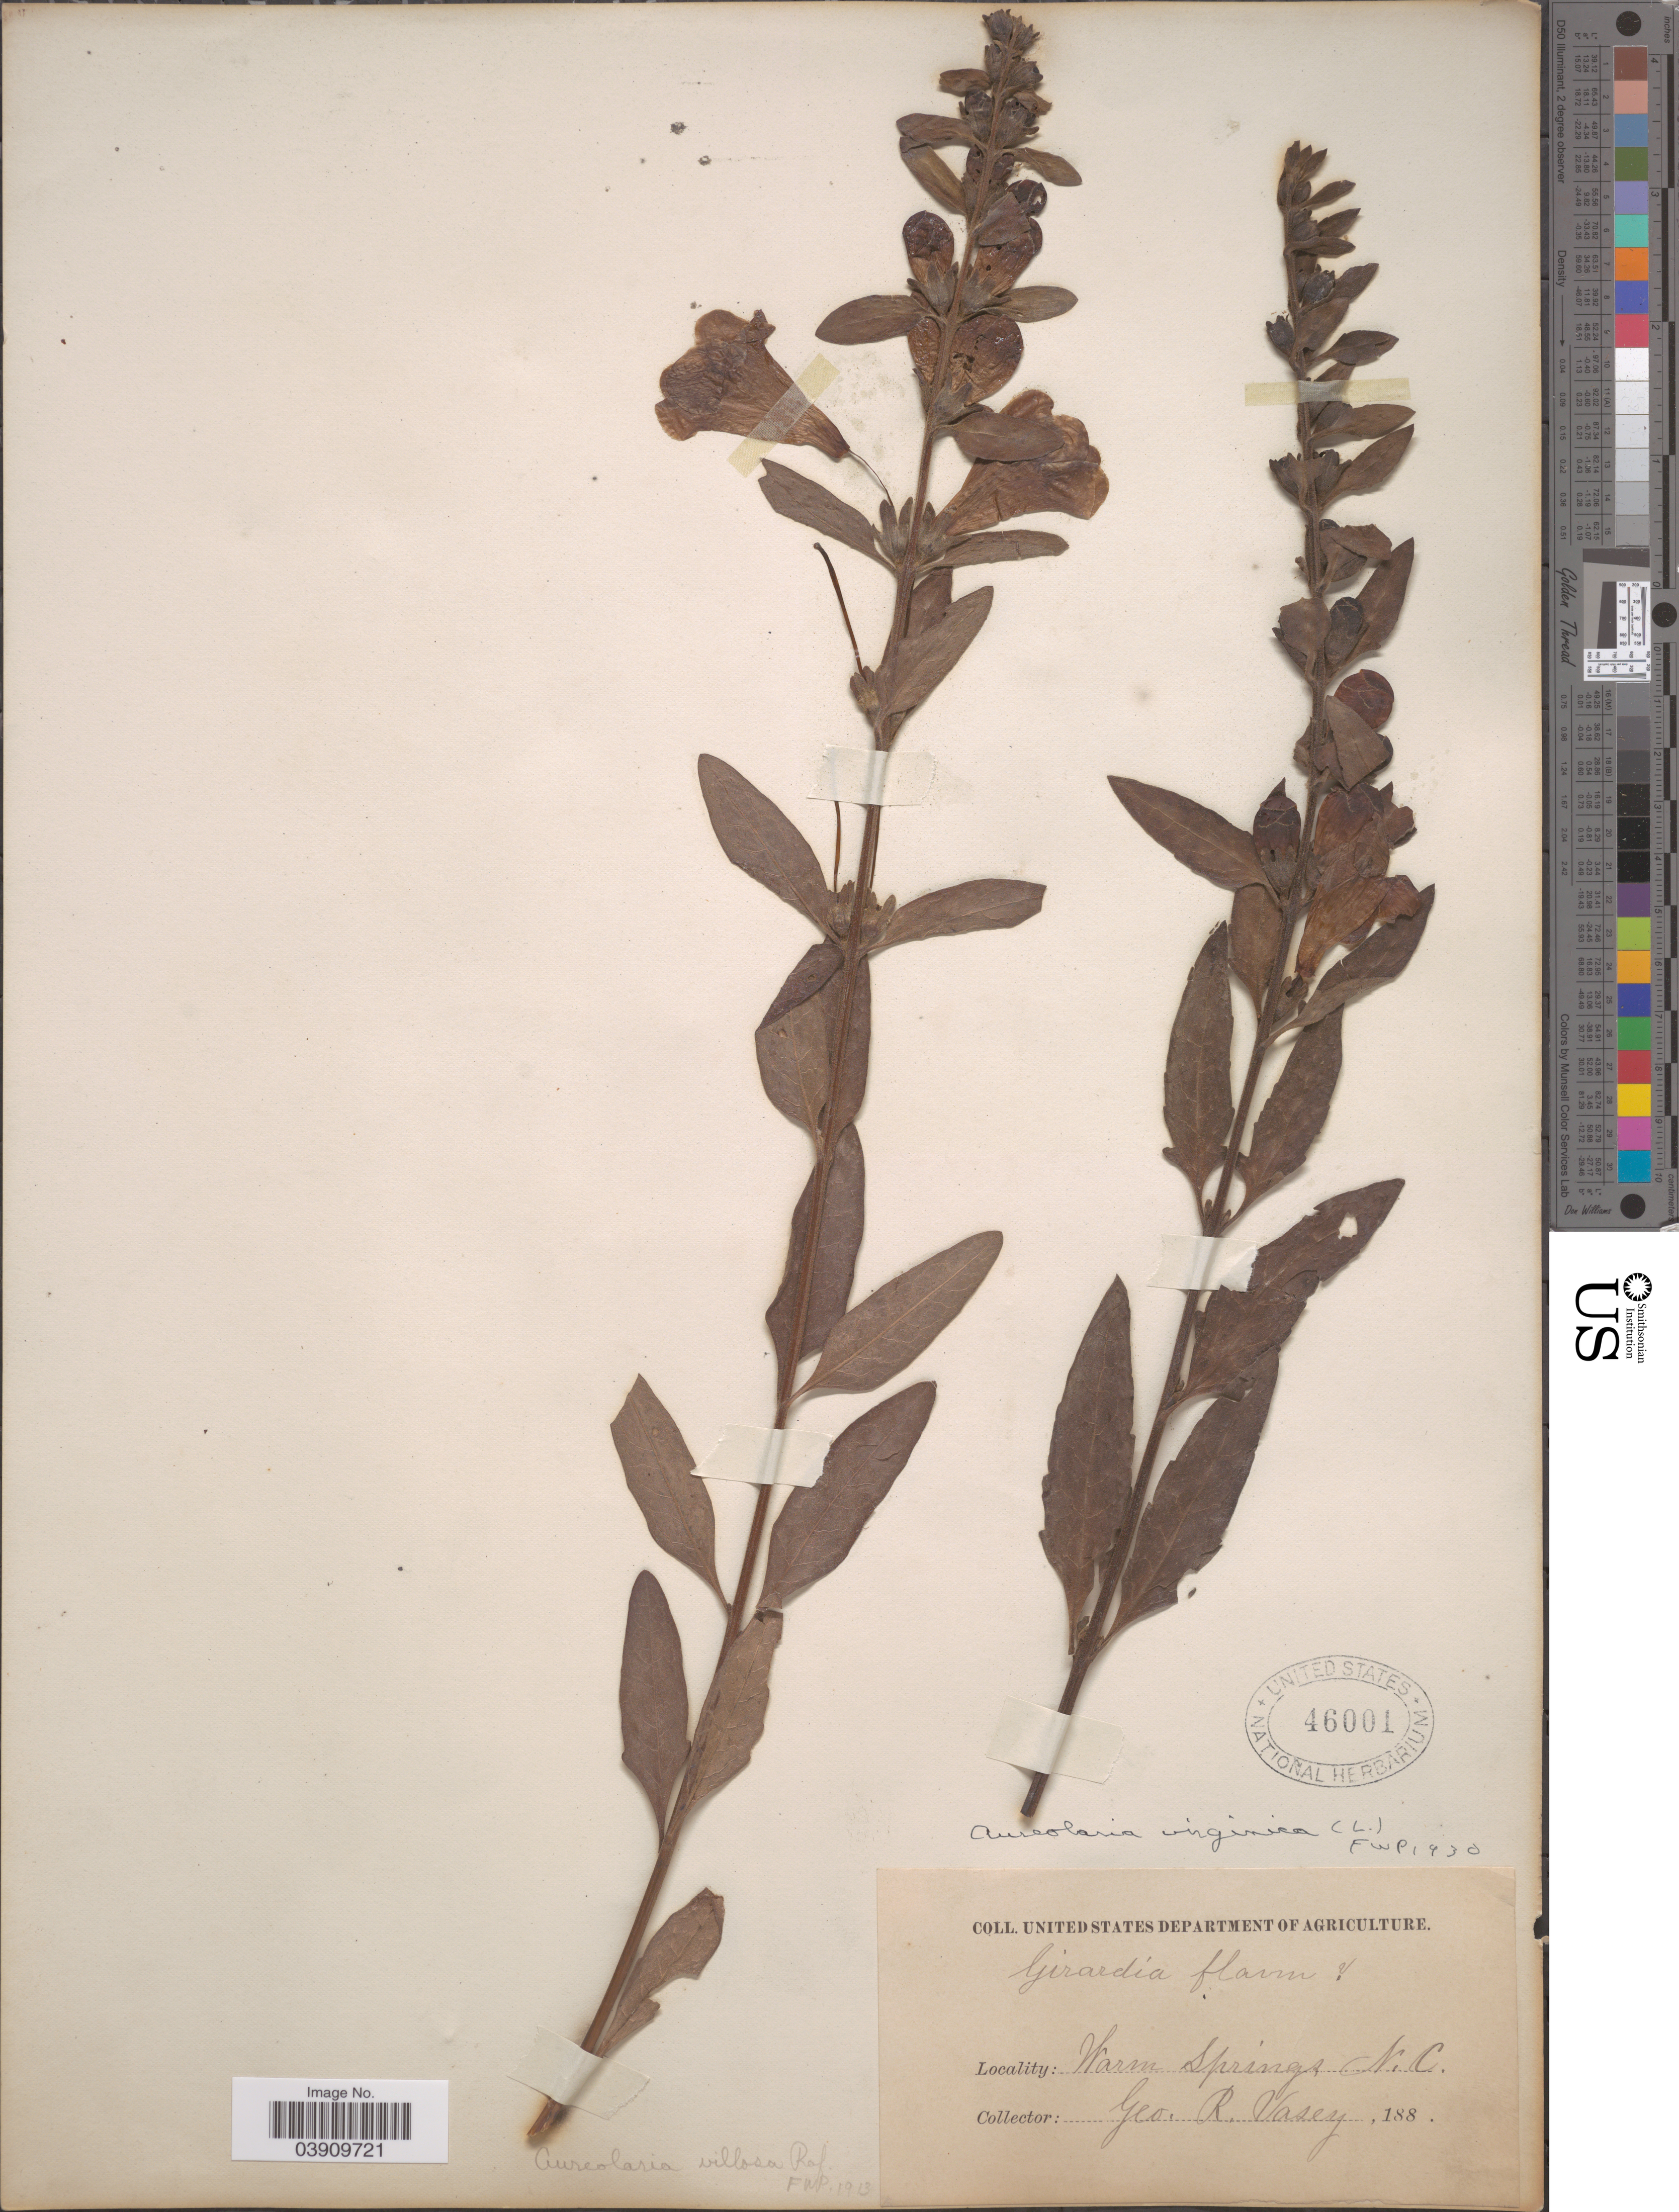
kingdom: Plantae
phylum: Tracheophyta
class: Magnoliopsida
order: Lamiales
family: Orobanchaceae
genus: Aureolaria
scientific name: Aureolaria virginica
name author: (L.) Pennell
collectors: G. R. Vasey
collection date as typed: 188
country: United States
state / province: North Carolina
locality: Warm Springs.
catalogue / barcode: US 46001